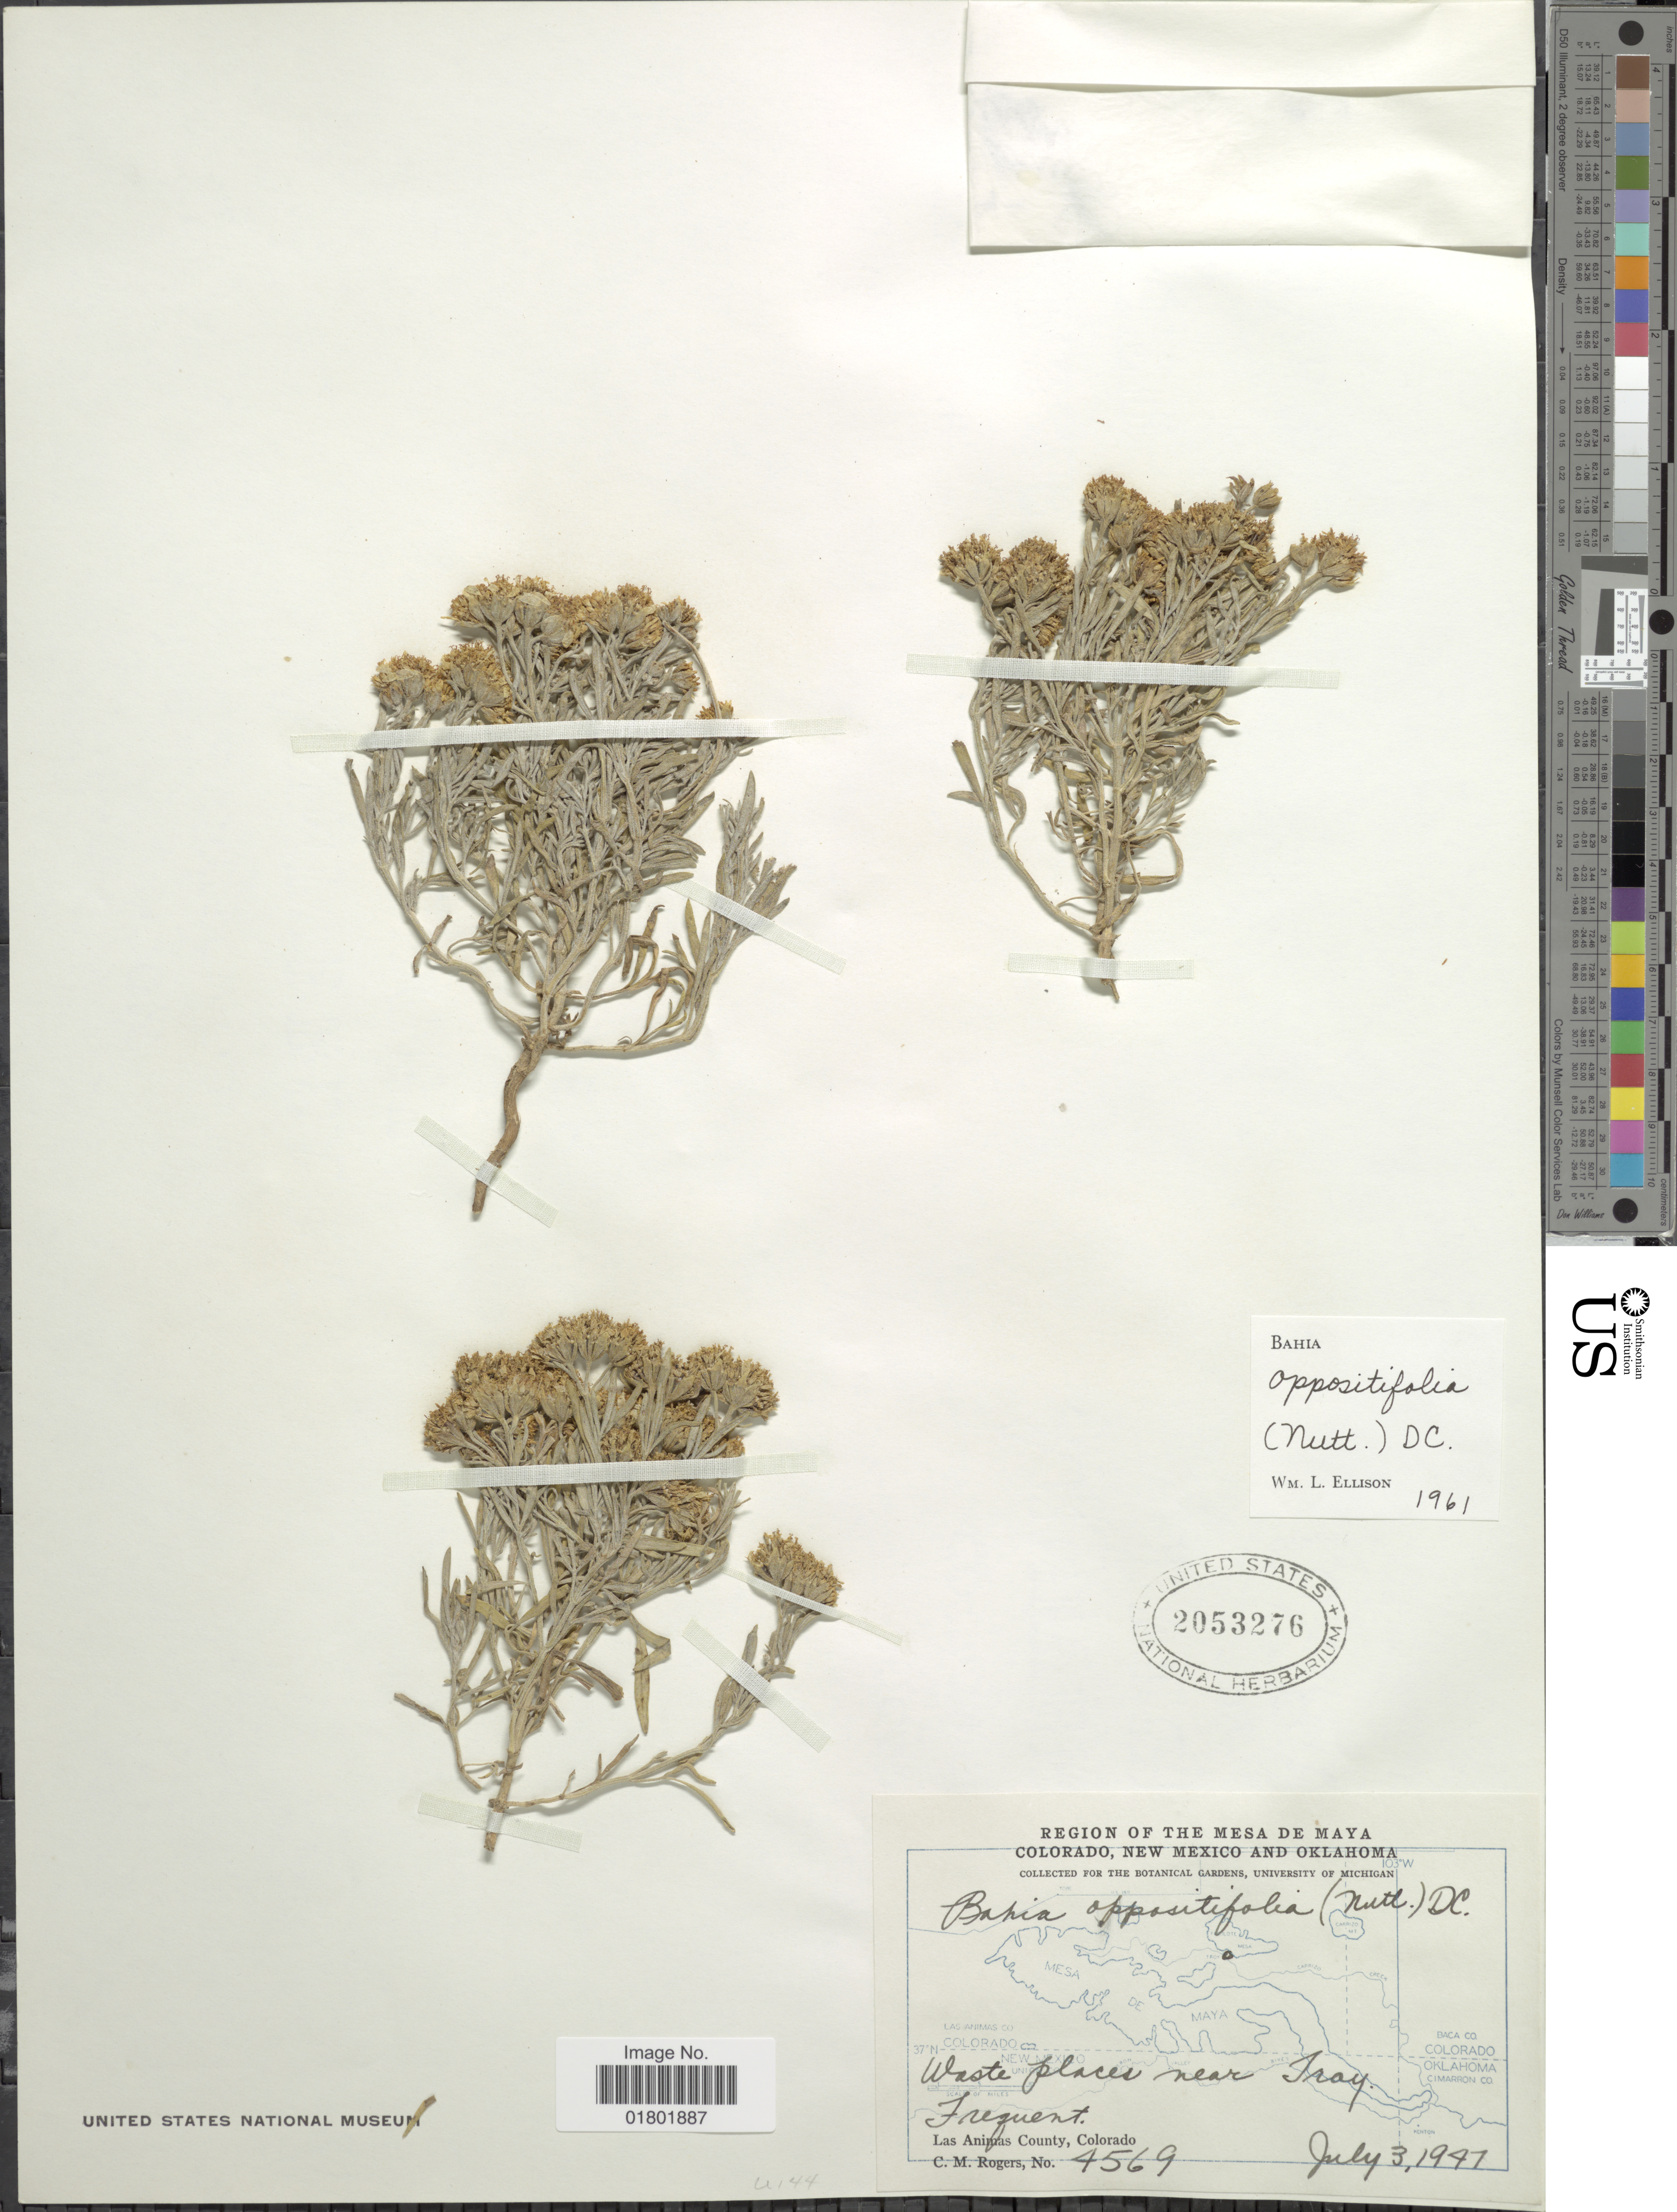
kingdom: Plantae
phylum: Tracheophyta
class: Magnoliopsida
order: Asterales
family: Asteraceae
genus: Bahia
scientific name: Bahia oppositifolia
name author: Nutt.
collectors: C. M. Rogers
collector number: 4569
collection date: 1941-07-03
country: United States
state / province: Colorado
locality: Region of the Mesa de Maya Colorado, near Iray, Las Animas County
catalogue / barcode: US 2053276